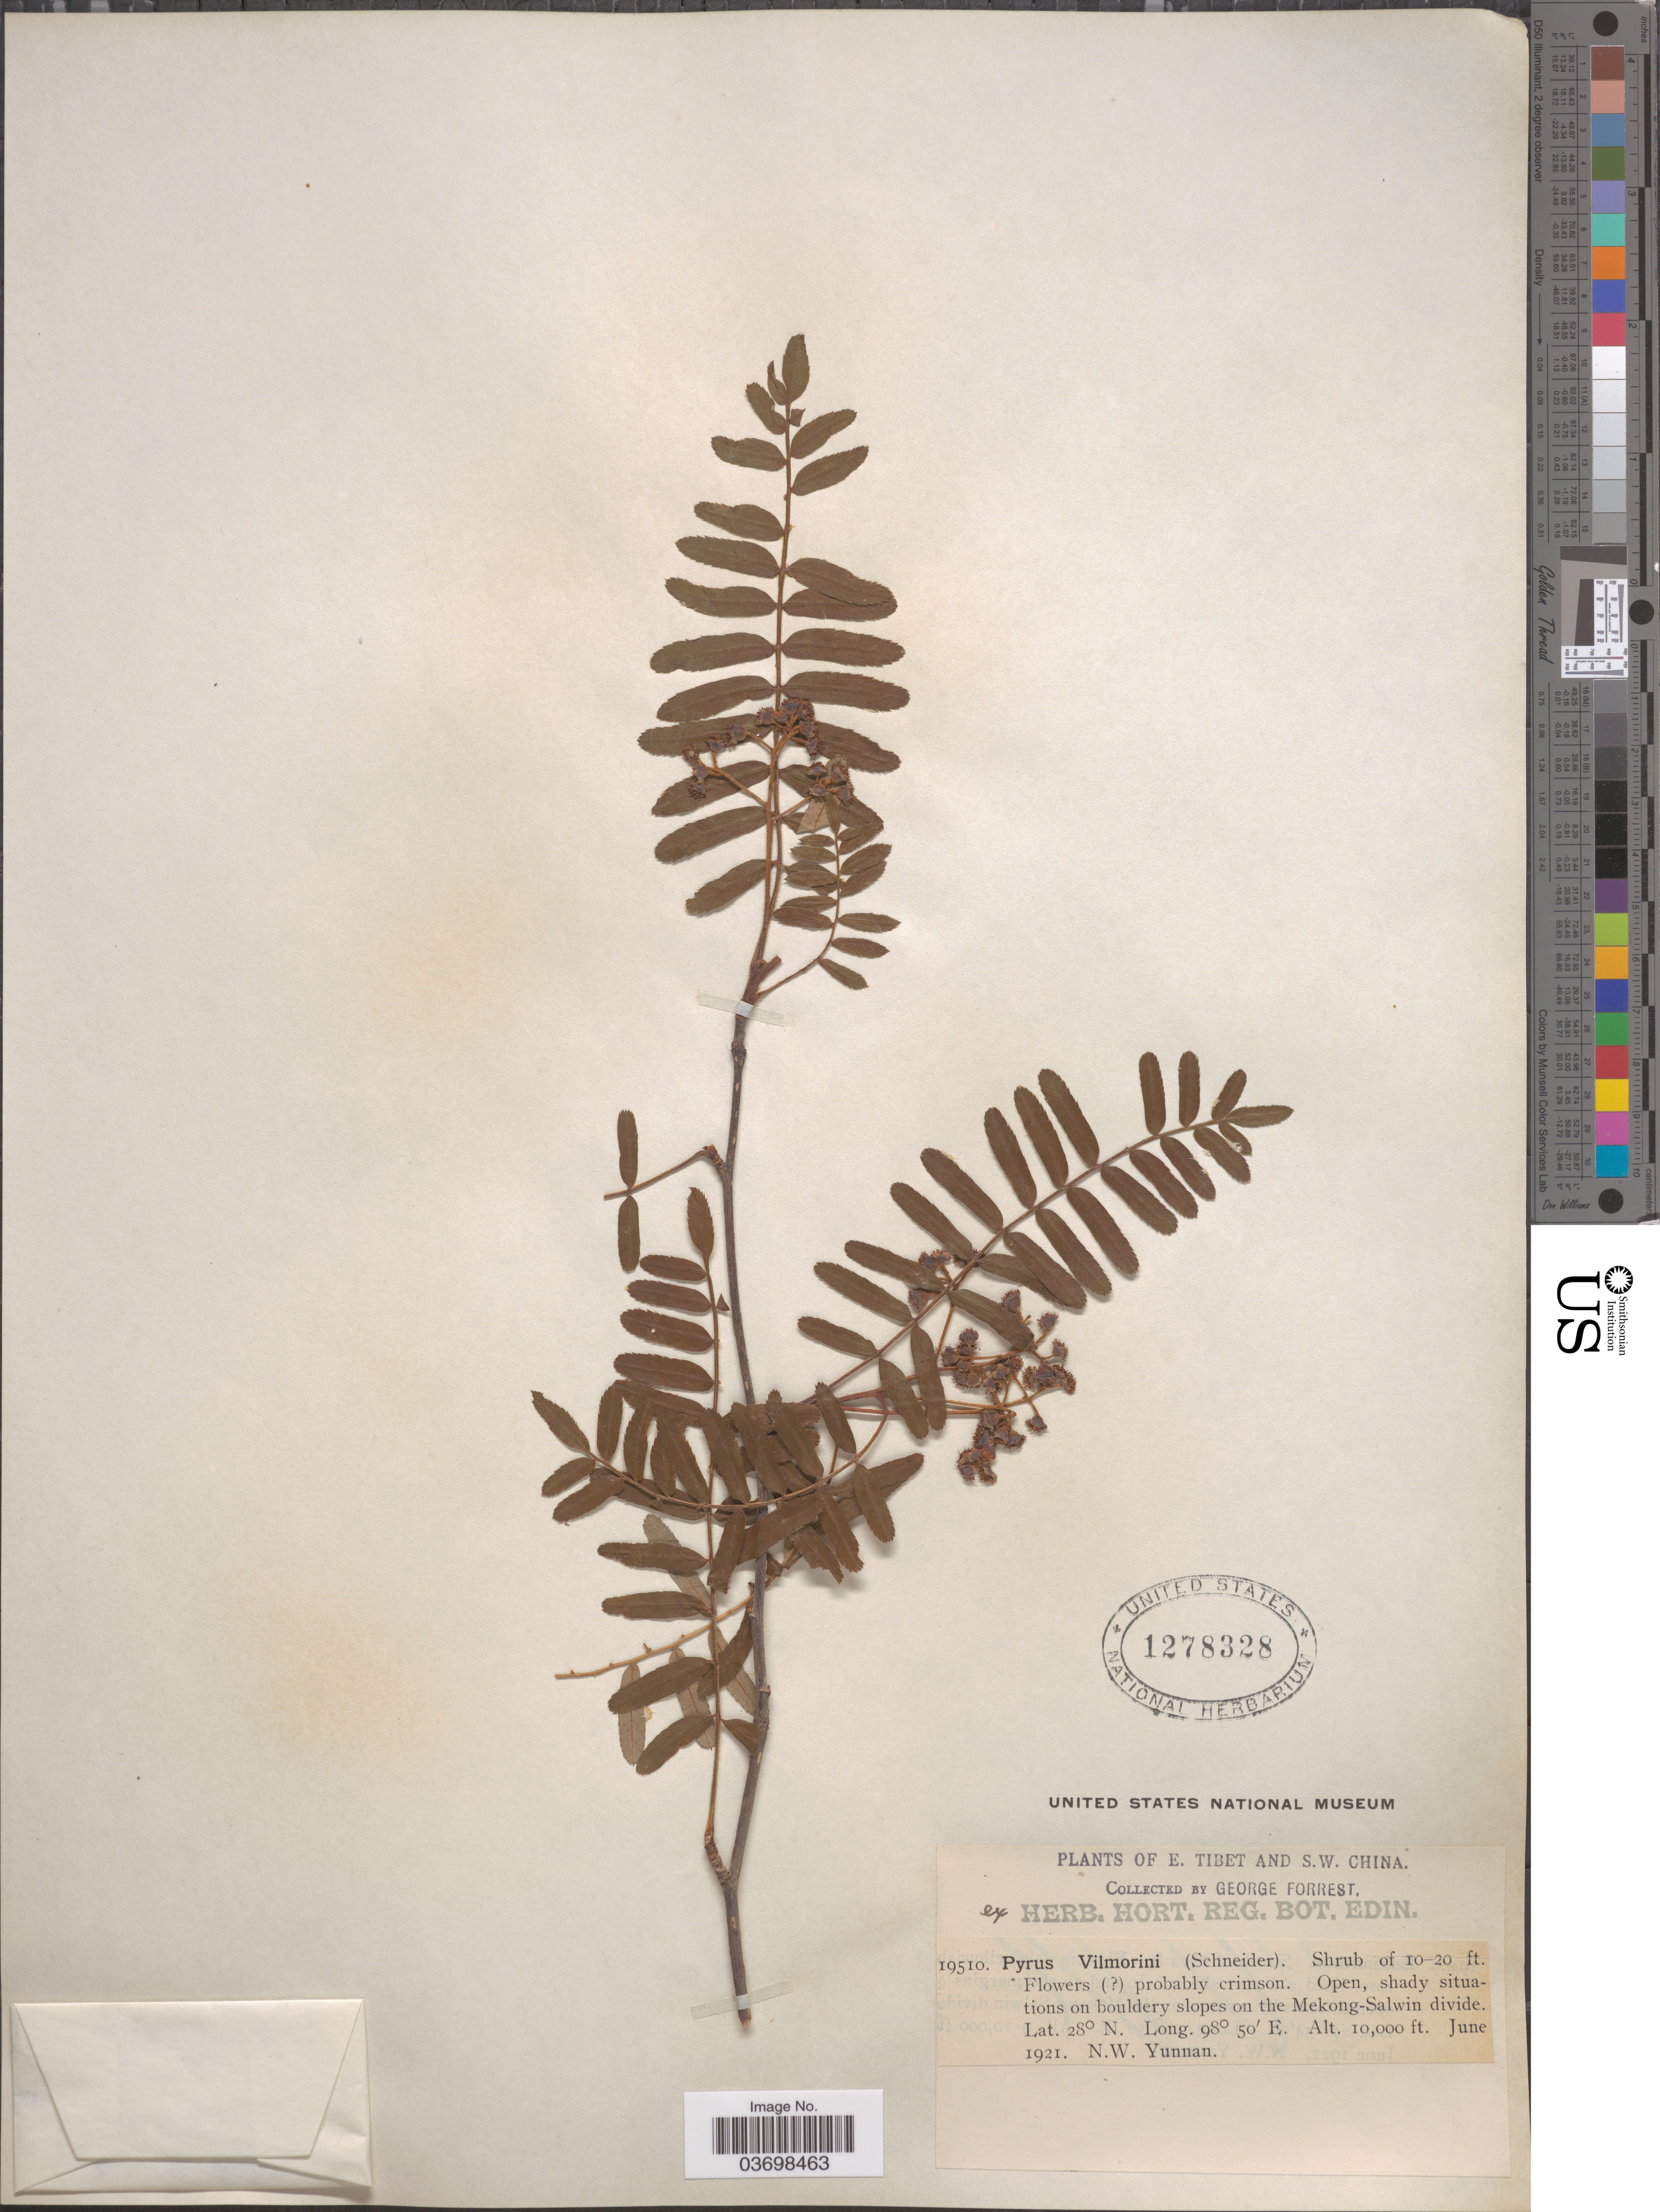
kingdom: Plantae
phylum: Tracheophyta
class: Magnoliopsida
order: Rosales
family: Rosaceae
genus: Sorbus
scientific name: Sorbus vilmorini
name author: C.K. Schneid.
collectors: G. Forrest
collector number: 19510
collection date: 1921-06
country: China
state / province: Yunnan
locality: S.W. China. Open, shady situations on bouldery slopes on the Mekong-Salwin divide. N.W. Yunnan.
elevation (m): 3048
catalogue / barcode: US 1278328